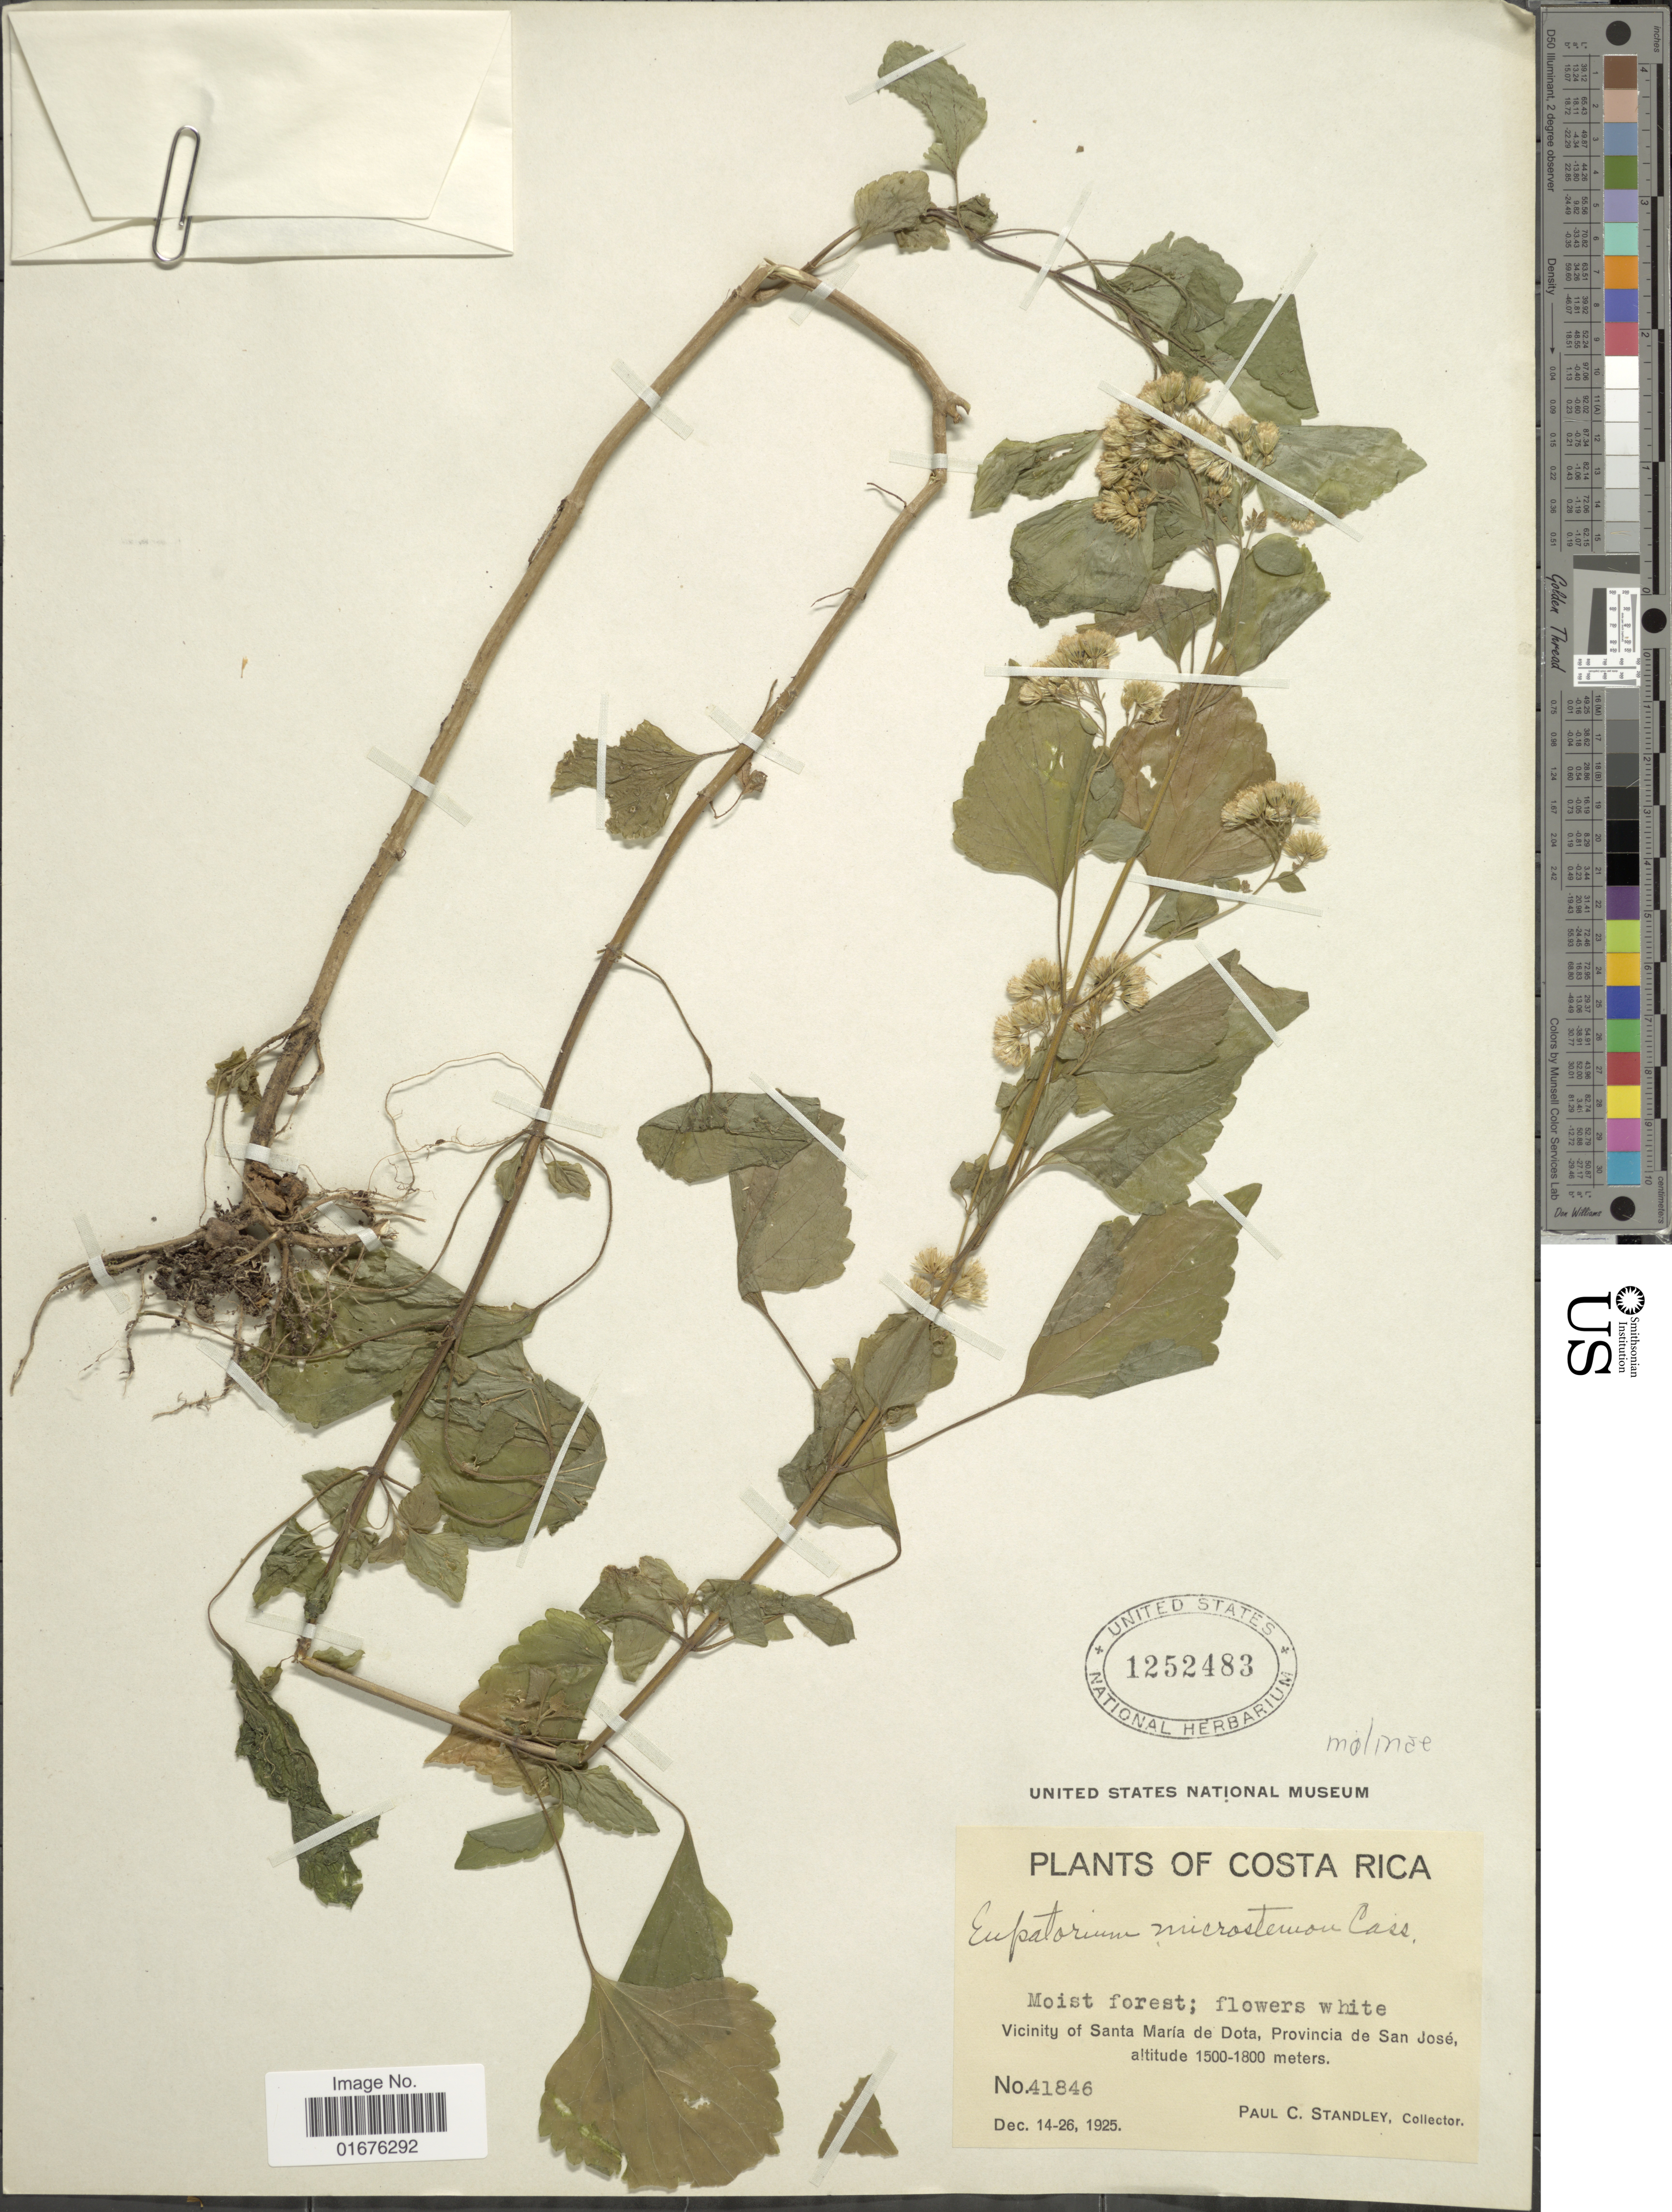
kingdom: Plantae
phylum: Tracheophyta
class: Magnoliopsida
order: Asterales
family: Asteraceae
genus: Ageratina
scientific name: Ageratina molinae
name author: R.M. King & H. Rob.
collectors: P. C. Standley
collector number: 41846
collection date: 1925-12-14/1925-12-26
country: Costa Rica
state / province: San José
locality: Moist forest, Vicinity of Santa María de Dota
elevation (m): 1500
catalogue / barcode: US 1252483